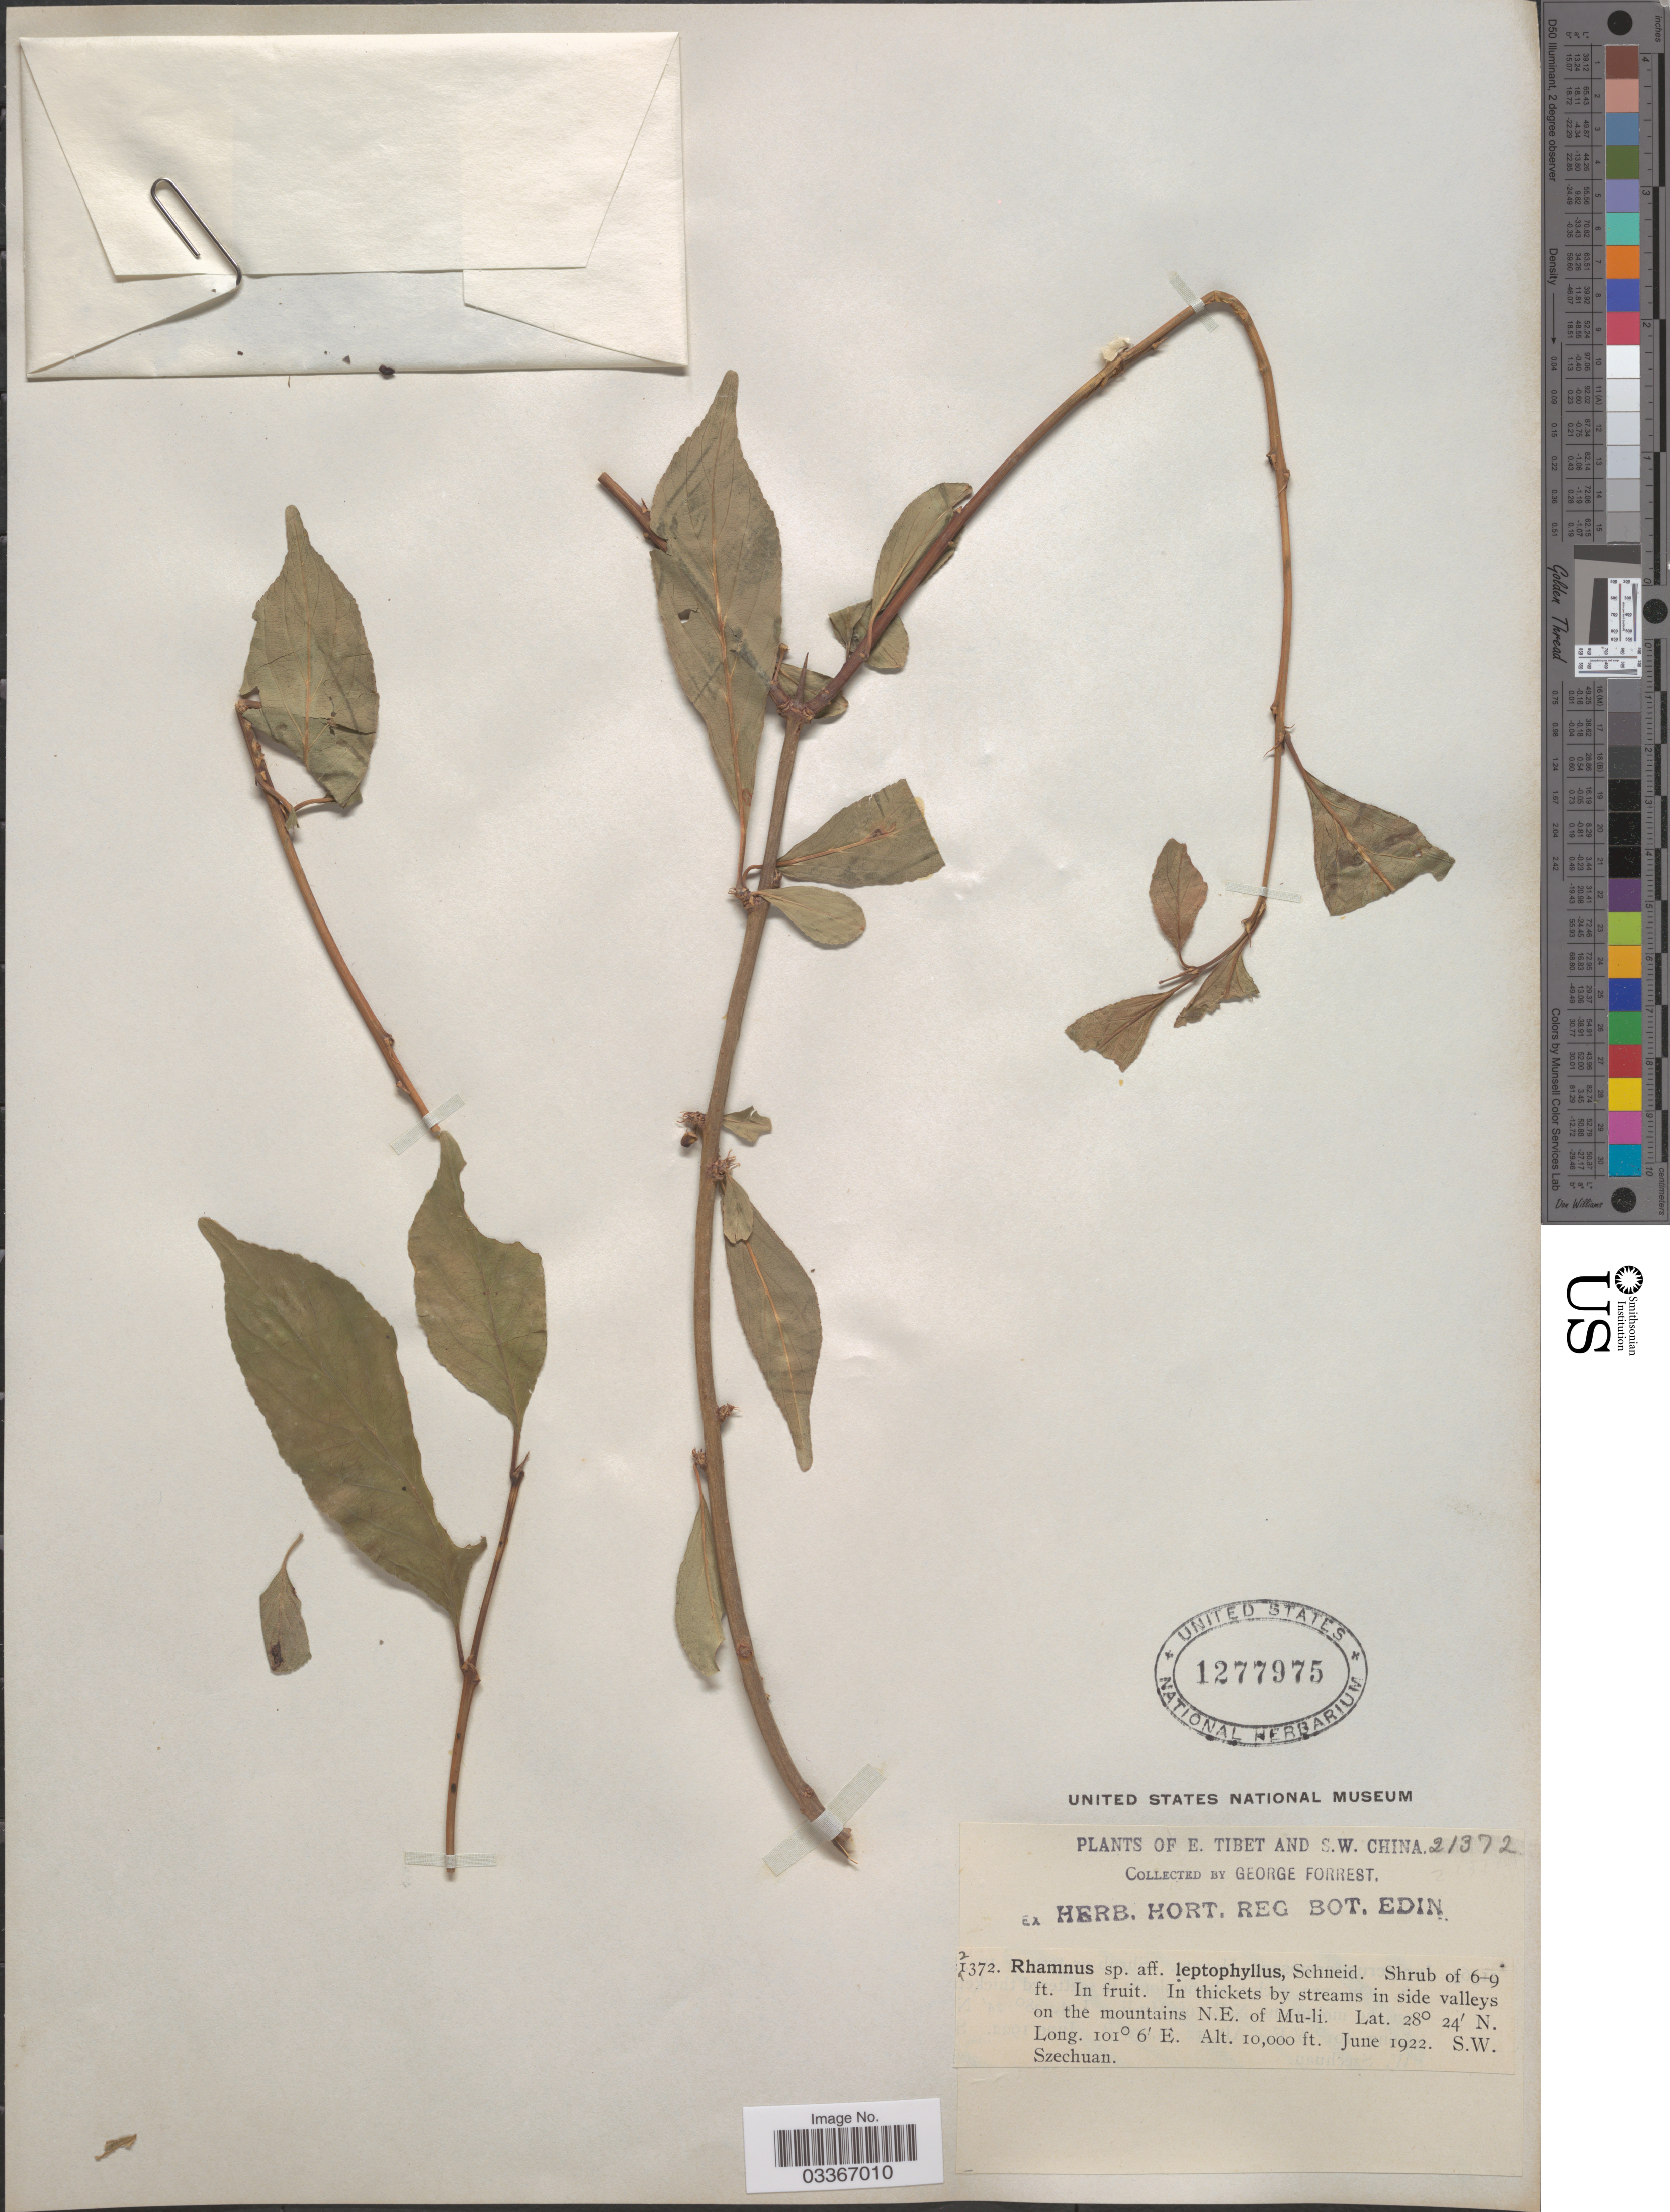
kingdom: Plantae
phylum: Tracheophyta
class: Magnoliopsida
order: Rosales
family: Rhamnaceae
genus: Rhamnus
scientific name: Rhamnus leptophylla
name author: C.K. Schneid.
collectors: G. Forrest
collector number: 21372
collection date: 1922-06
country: China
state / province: Sichuan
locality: E. Tibet and S.W. China. In thickets by streams in side valleys on the mountains N.E. of Mu-li. S.W. Szechuan.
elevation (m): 3048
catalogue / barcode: US 1277975